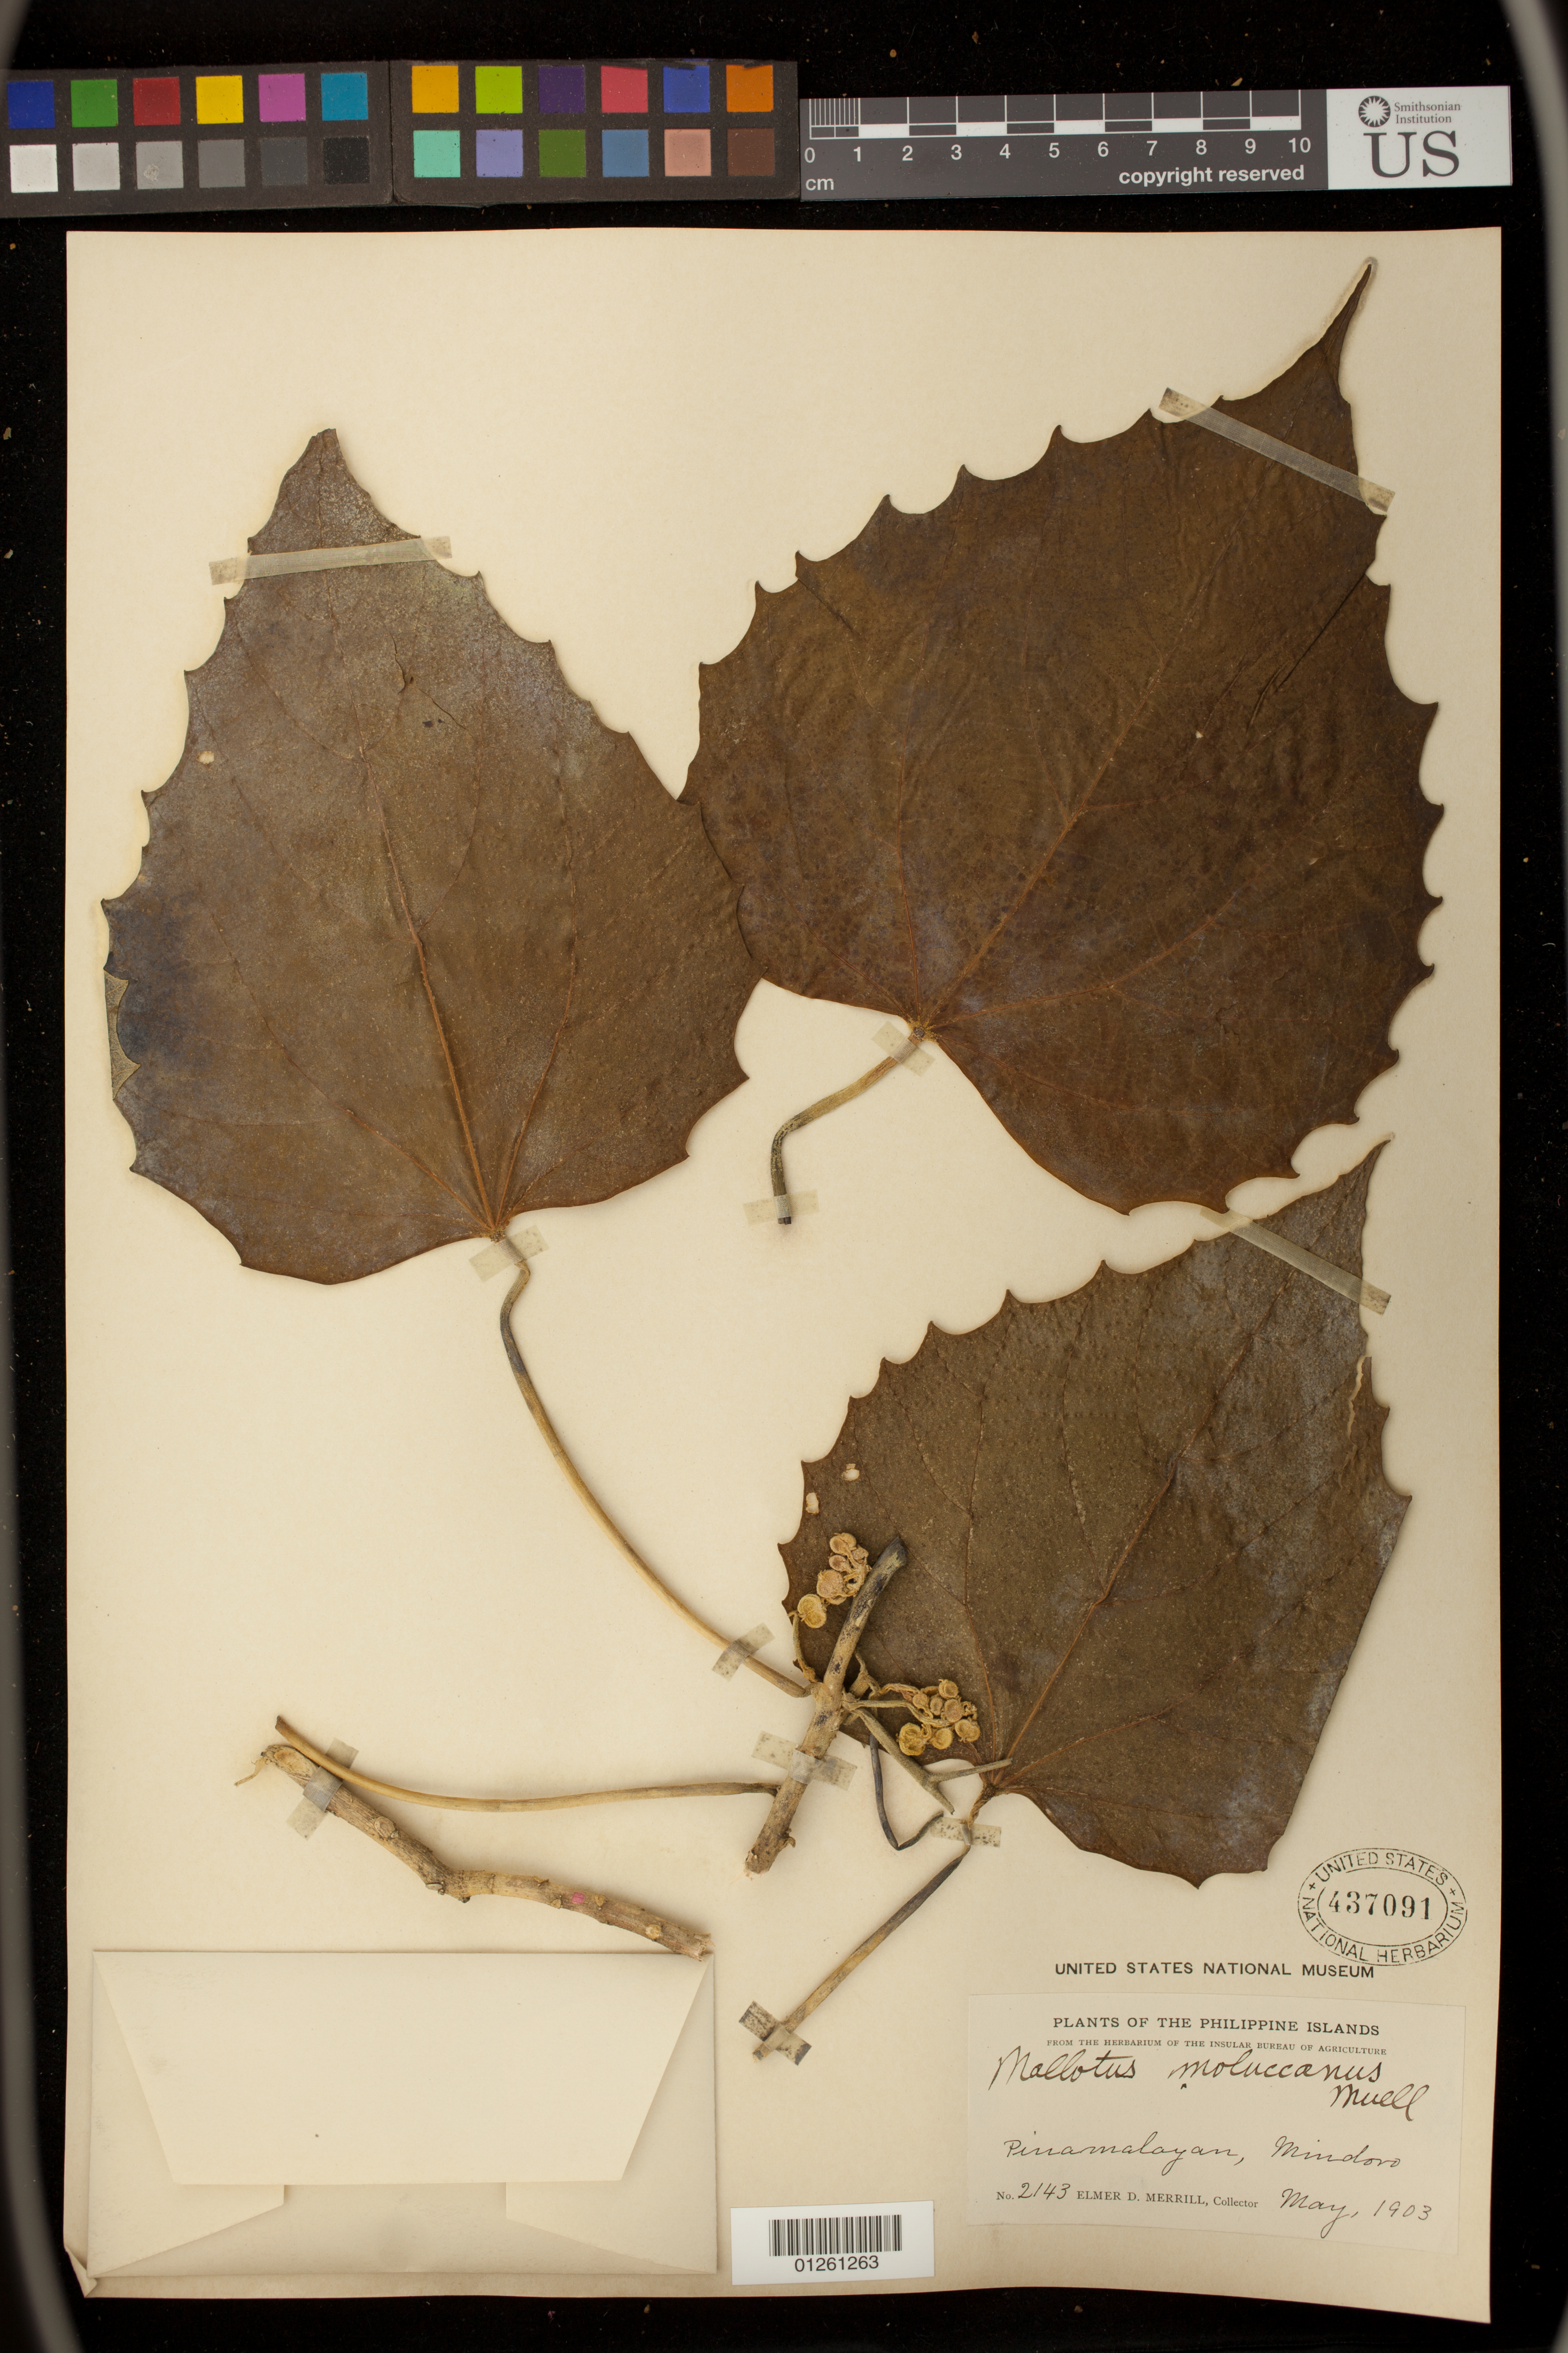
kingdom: Plantae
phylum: Tracheophyta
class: Magnoliopsida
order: Malpighiales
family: Euphorbiaceae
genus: Melanolepis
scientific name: Melanolepis multiglandulosa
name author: (Reinw. ex Blume) Rchb. f. & Zoll.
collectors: E. D. Merrill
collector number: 2143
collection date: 1903-05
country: Philippines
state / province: Mimaropa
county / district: Oriental Mindoro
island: Mindoro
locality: Pinamalayan, Mindoro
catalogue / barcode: US 437091